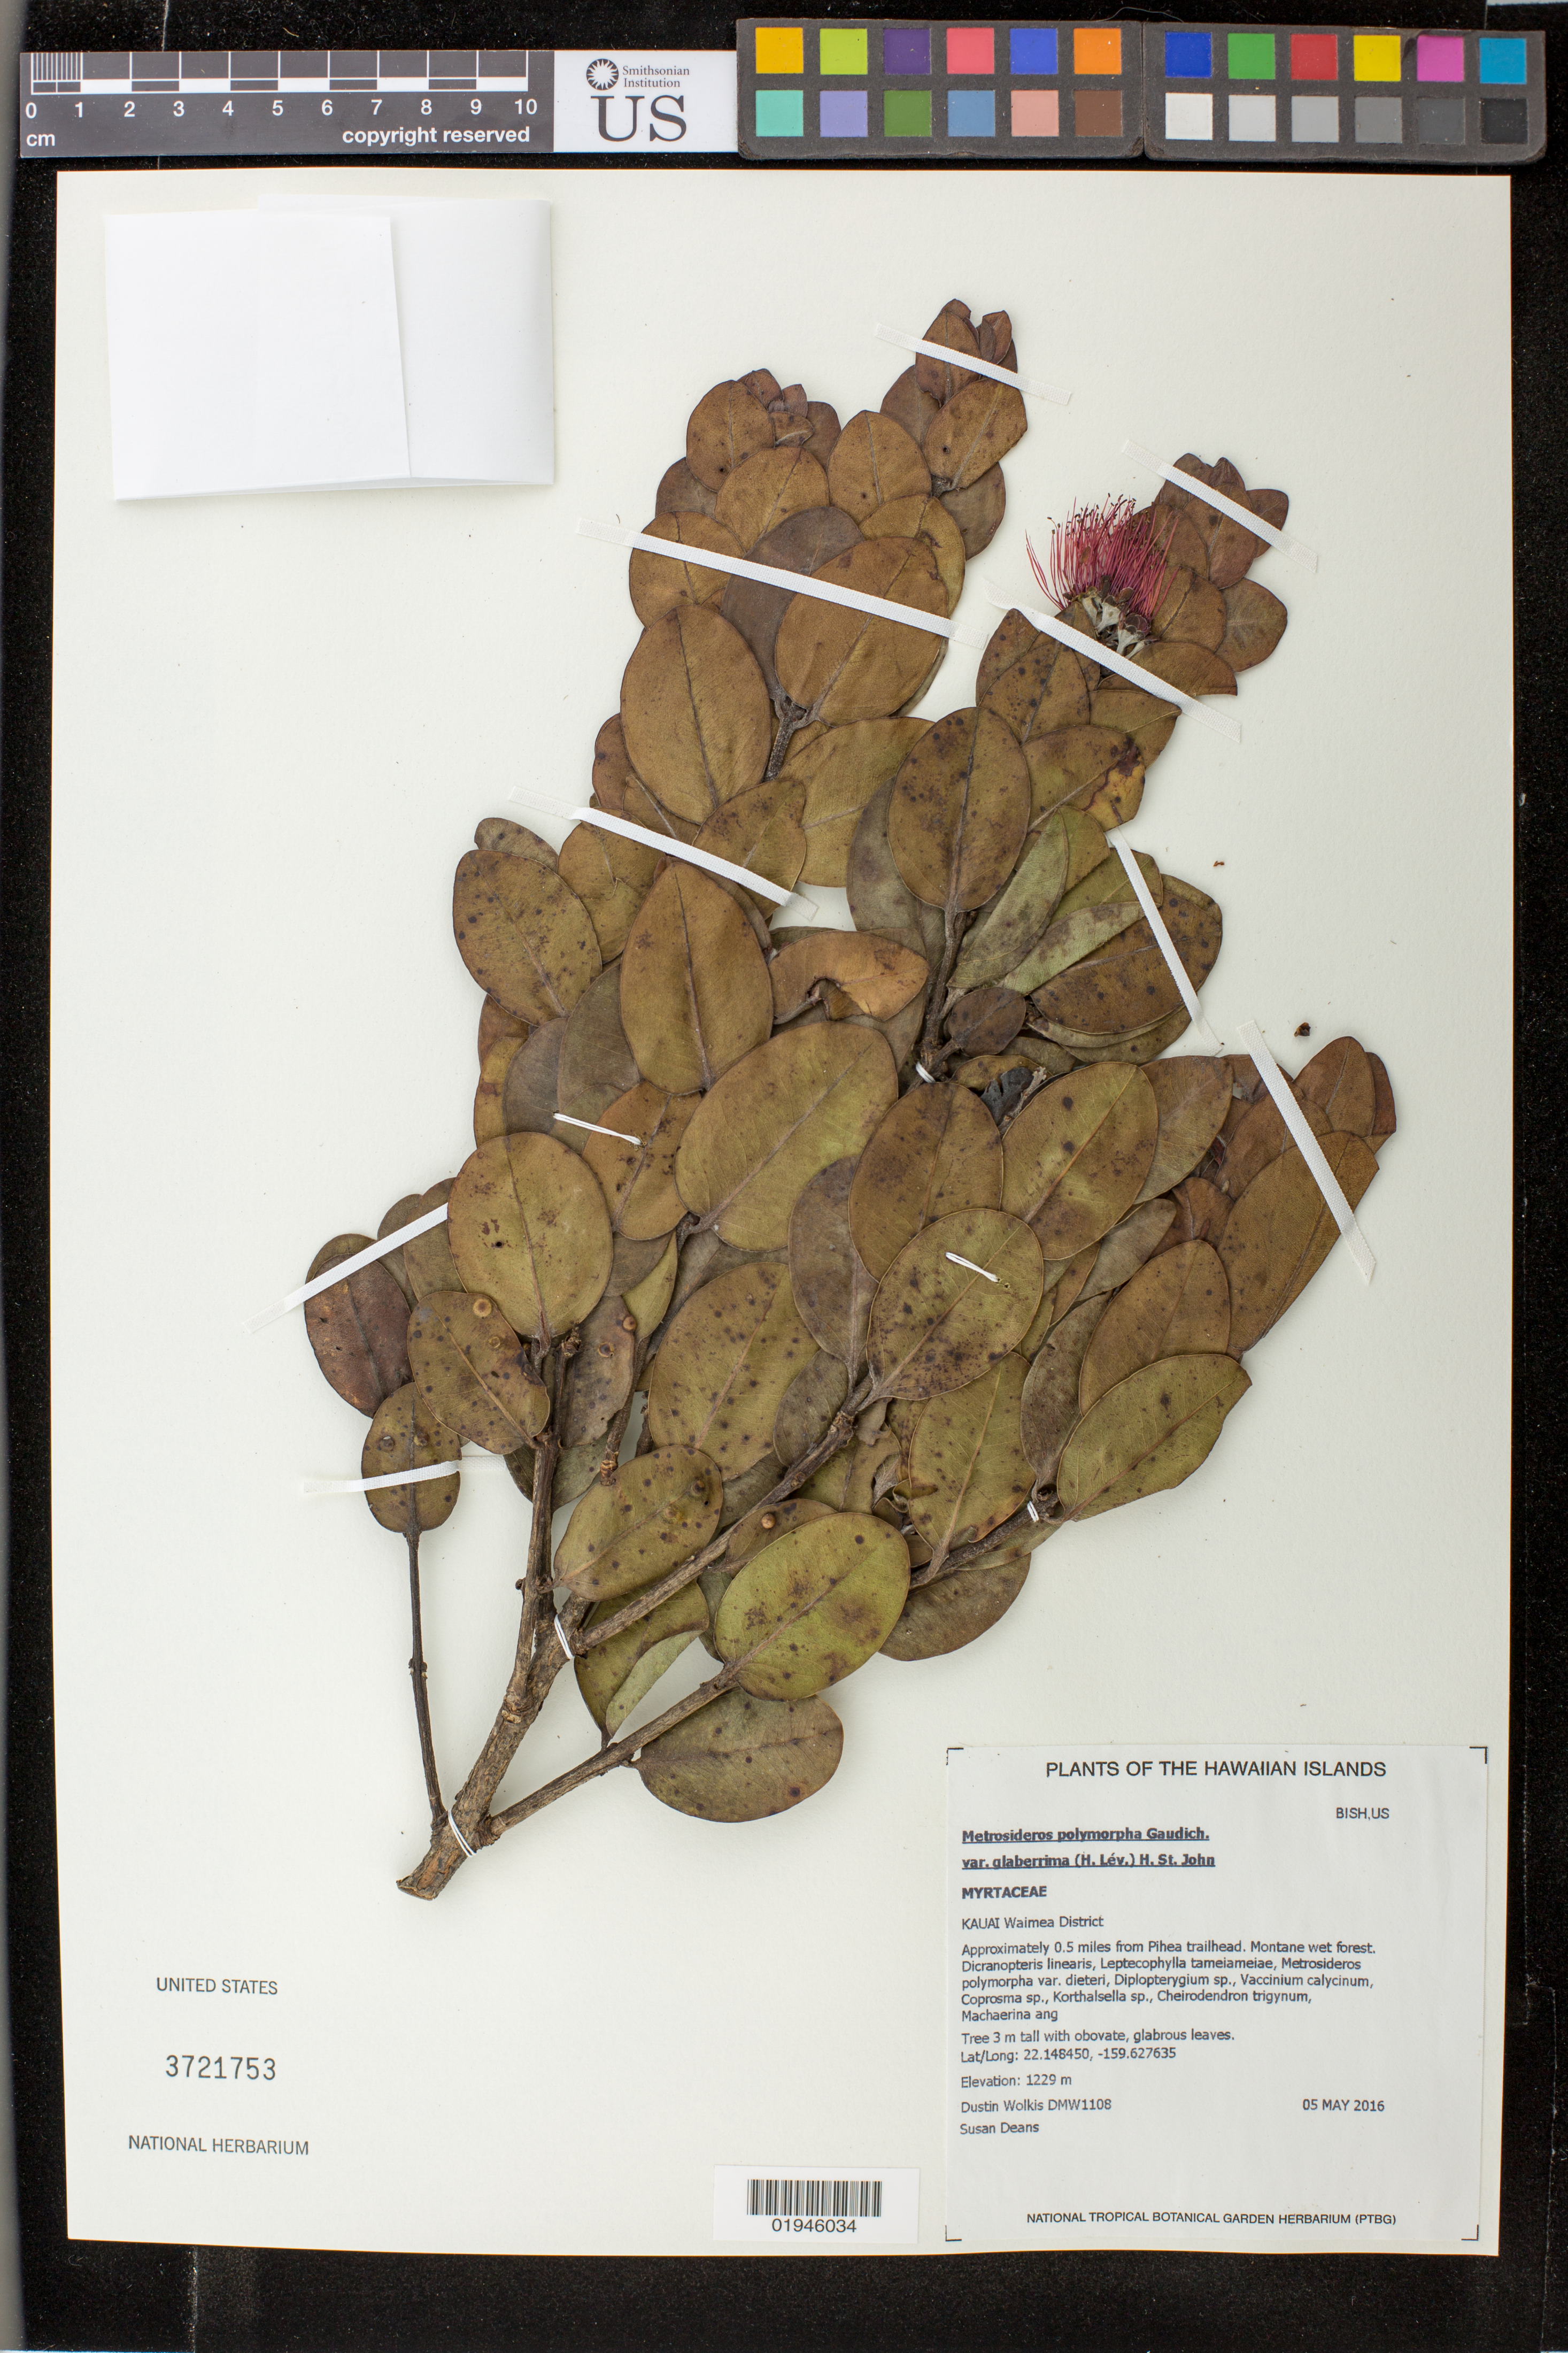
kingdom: Plantae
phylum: Tracheophyta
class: Magnoliopsida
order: Myrtales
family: Myrtaceae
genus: Metrosideros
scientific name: Metrosideros polymorpha var. glaberrima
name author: (H. Lév.) H. St. John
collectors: D. Wolkis & S. Deans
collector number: DMW1108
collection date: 2016-05-05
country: United States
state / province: Hawaii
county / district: Kauai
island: Kaua'i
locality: Waimea District, Approximately .25 miles from Pihea trailhead.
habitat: Montane wet forest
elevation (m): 1229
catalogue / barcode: US 3721753